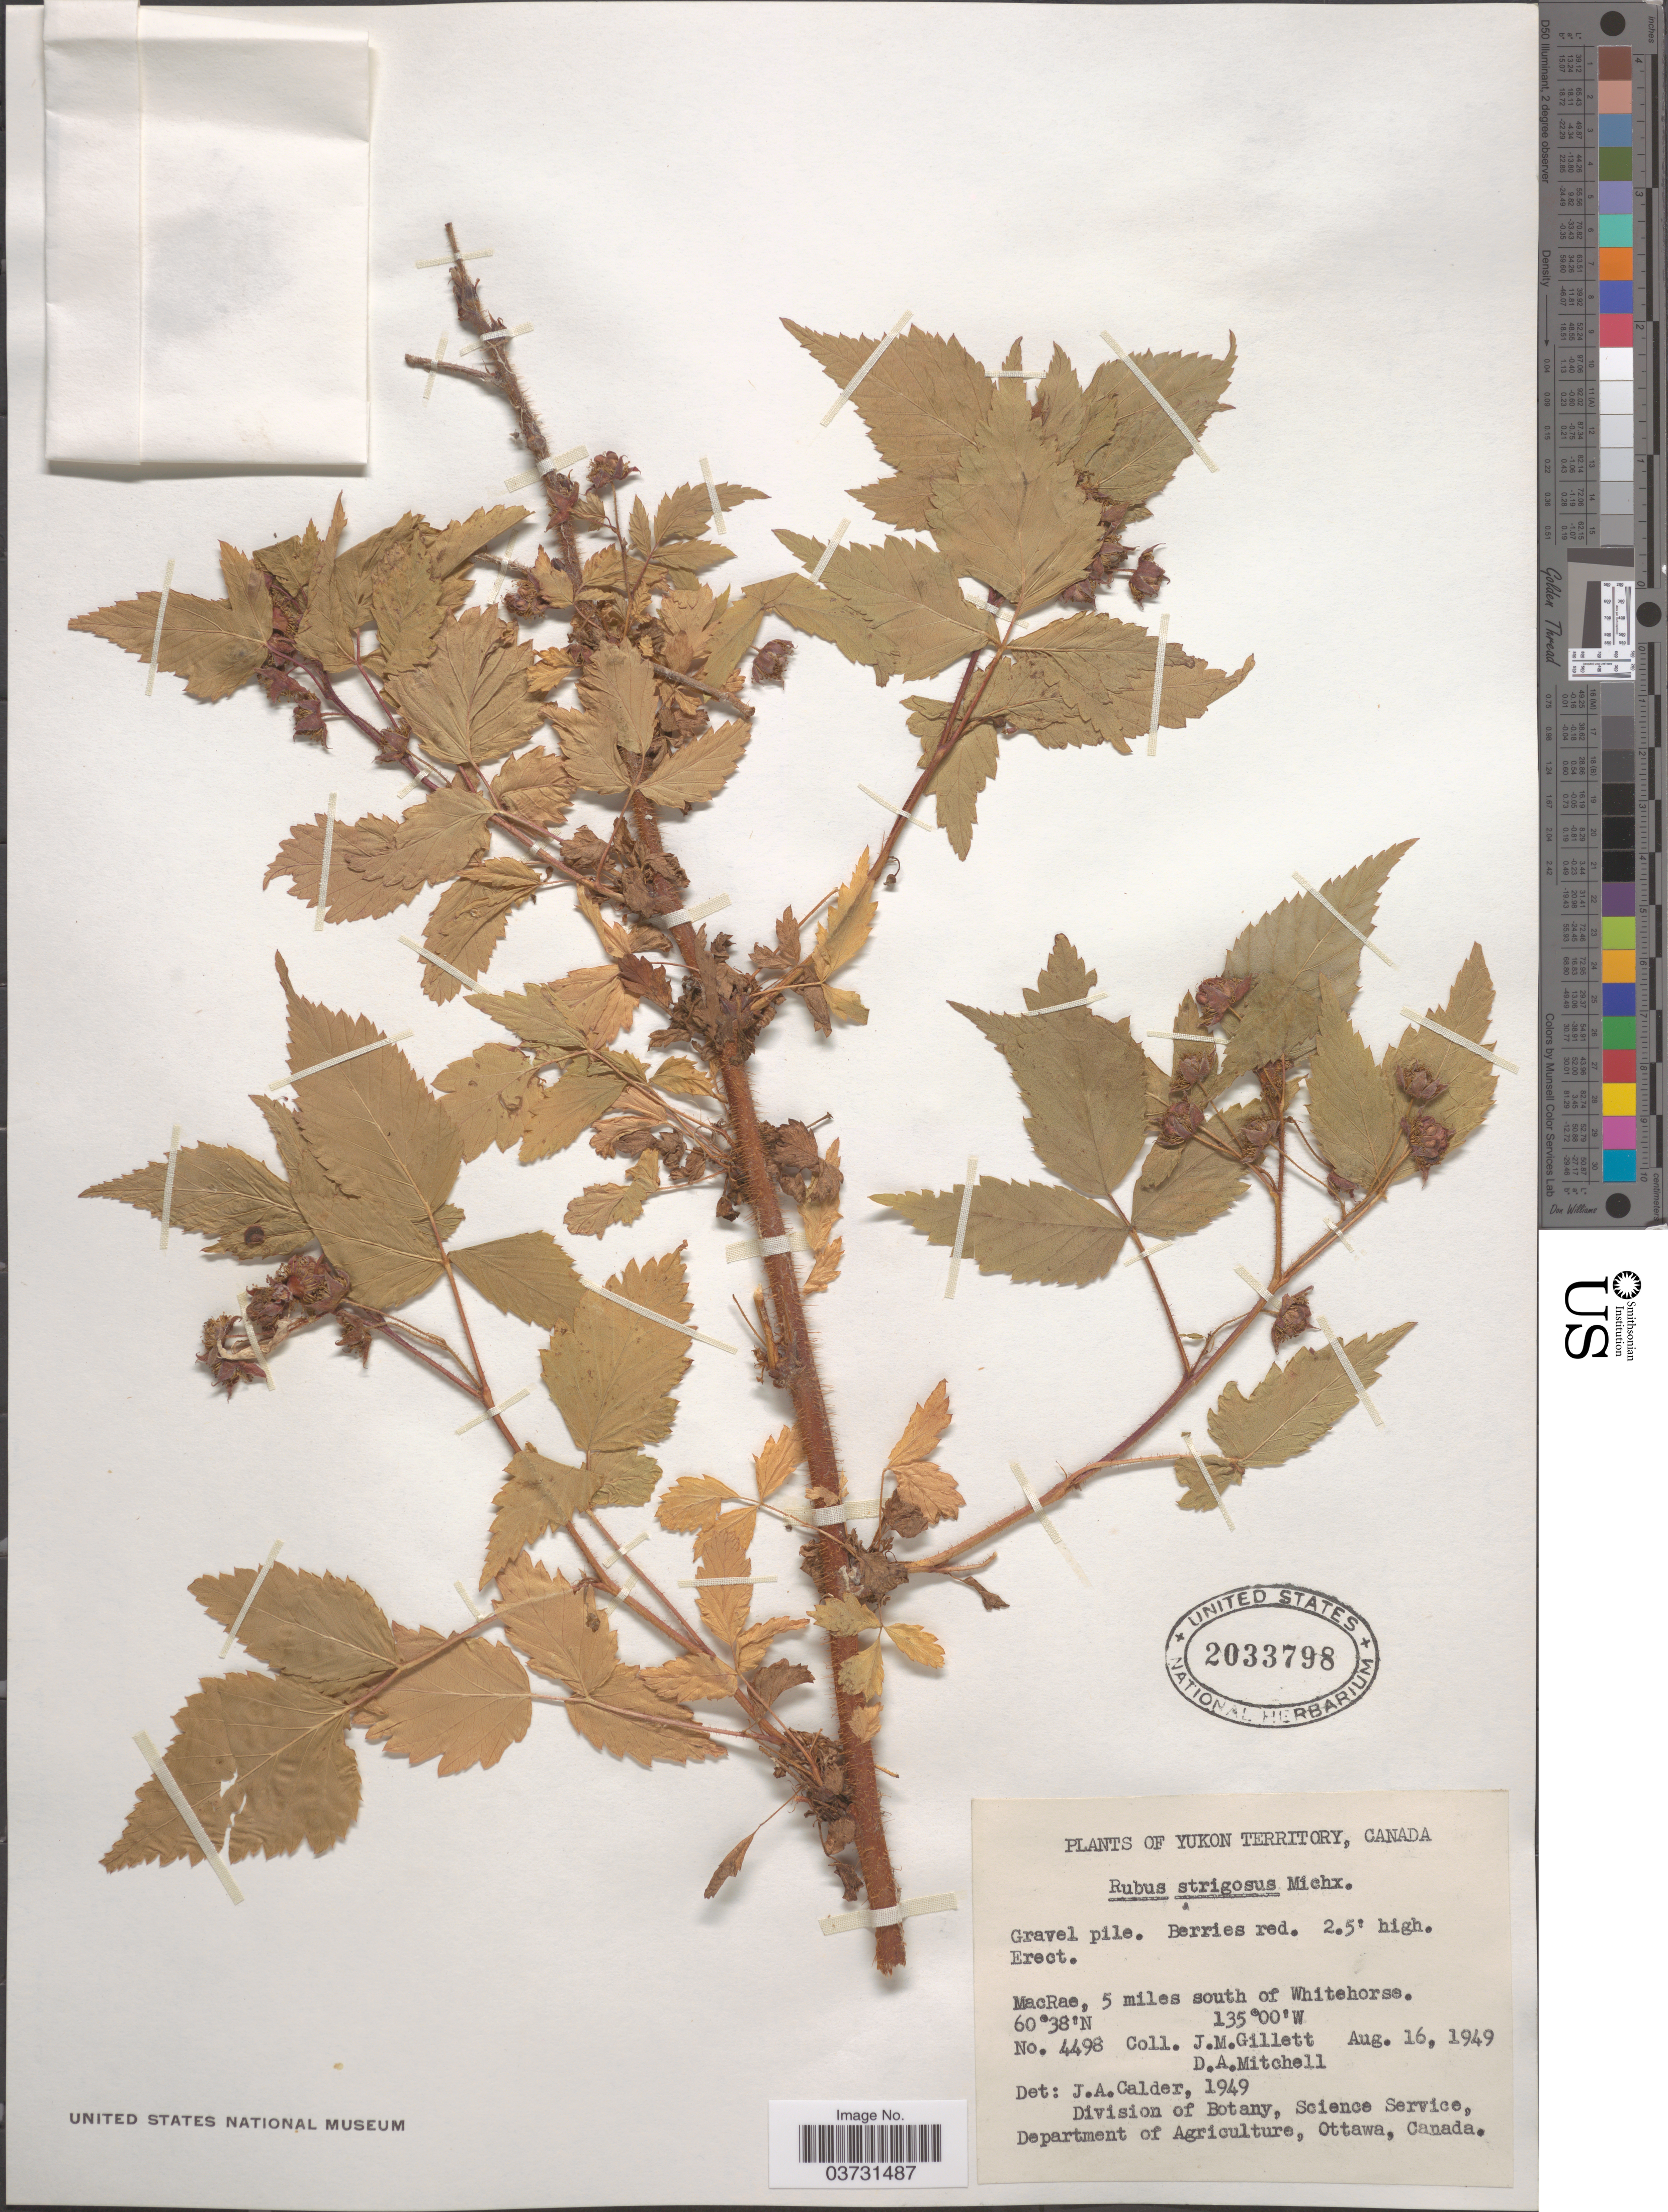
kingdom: Plantae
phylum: Tracheophyta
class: Magnoliopsida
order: Rosales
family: Rosaceae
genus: Rubus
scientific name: Rubus strigosus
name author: Michx.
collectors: J. M. Gillett & D. Mitchell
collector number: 4498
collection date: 1949-08-16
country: Canada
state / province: Yukon Territory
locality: MacRae, 5 miles south of Whitehorse.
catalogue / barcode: US 2033798